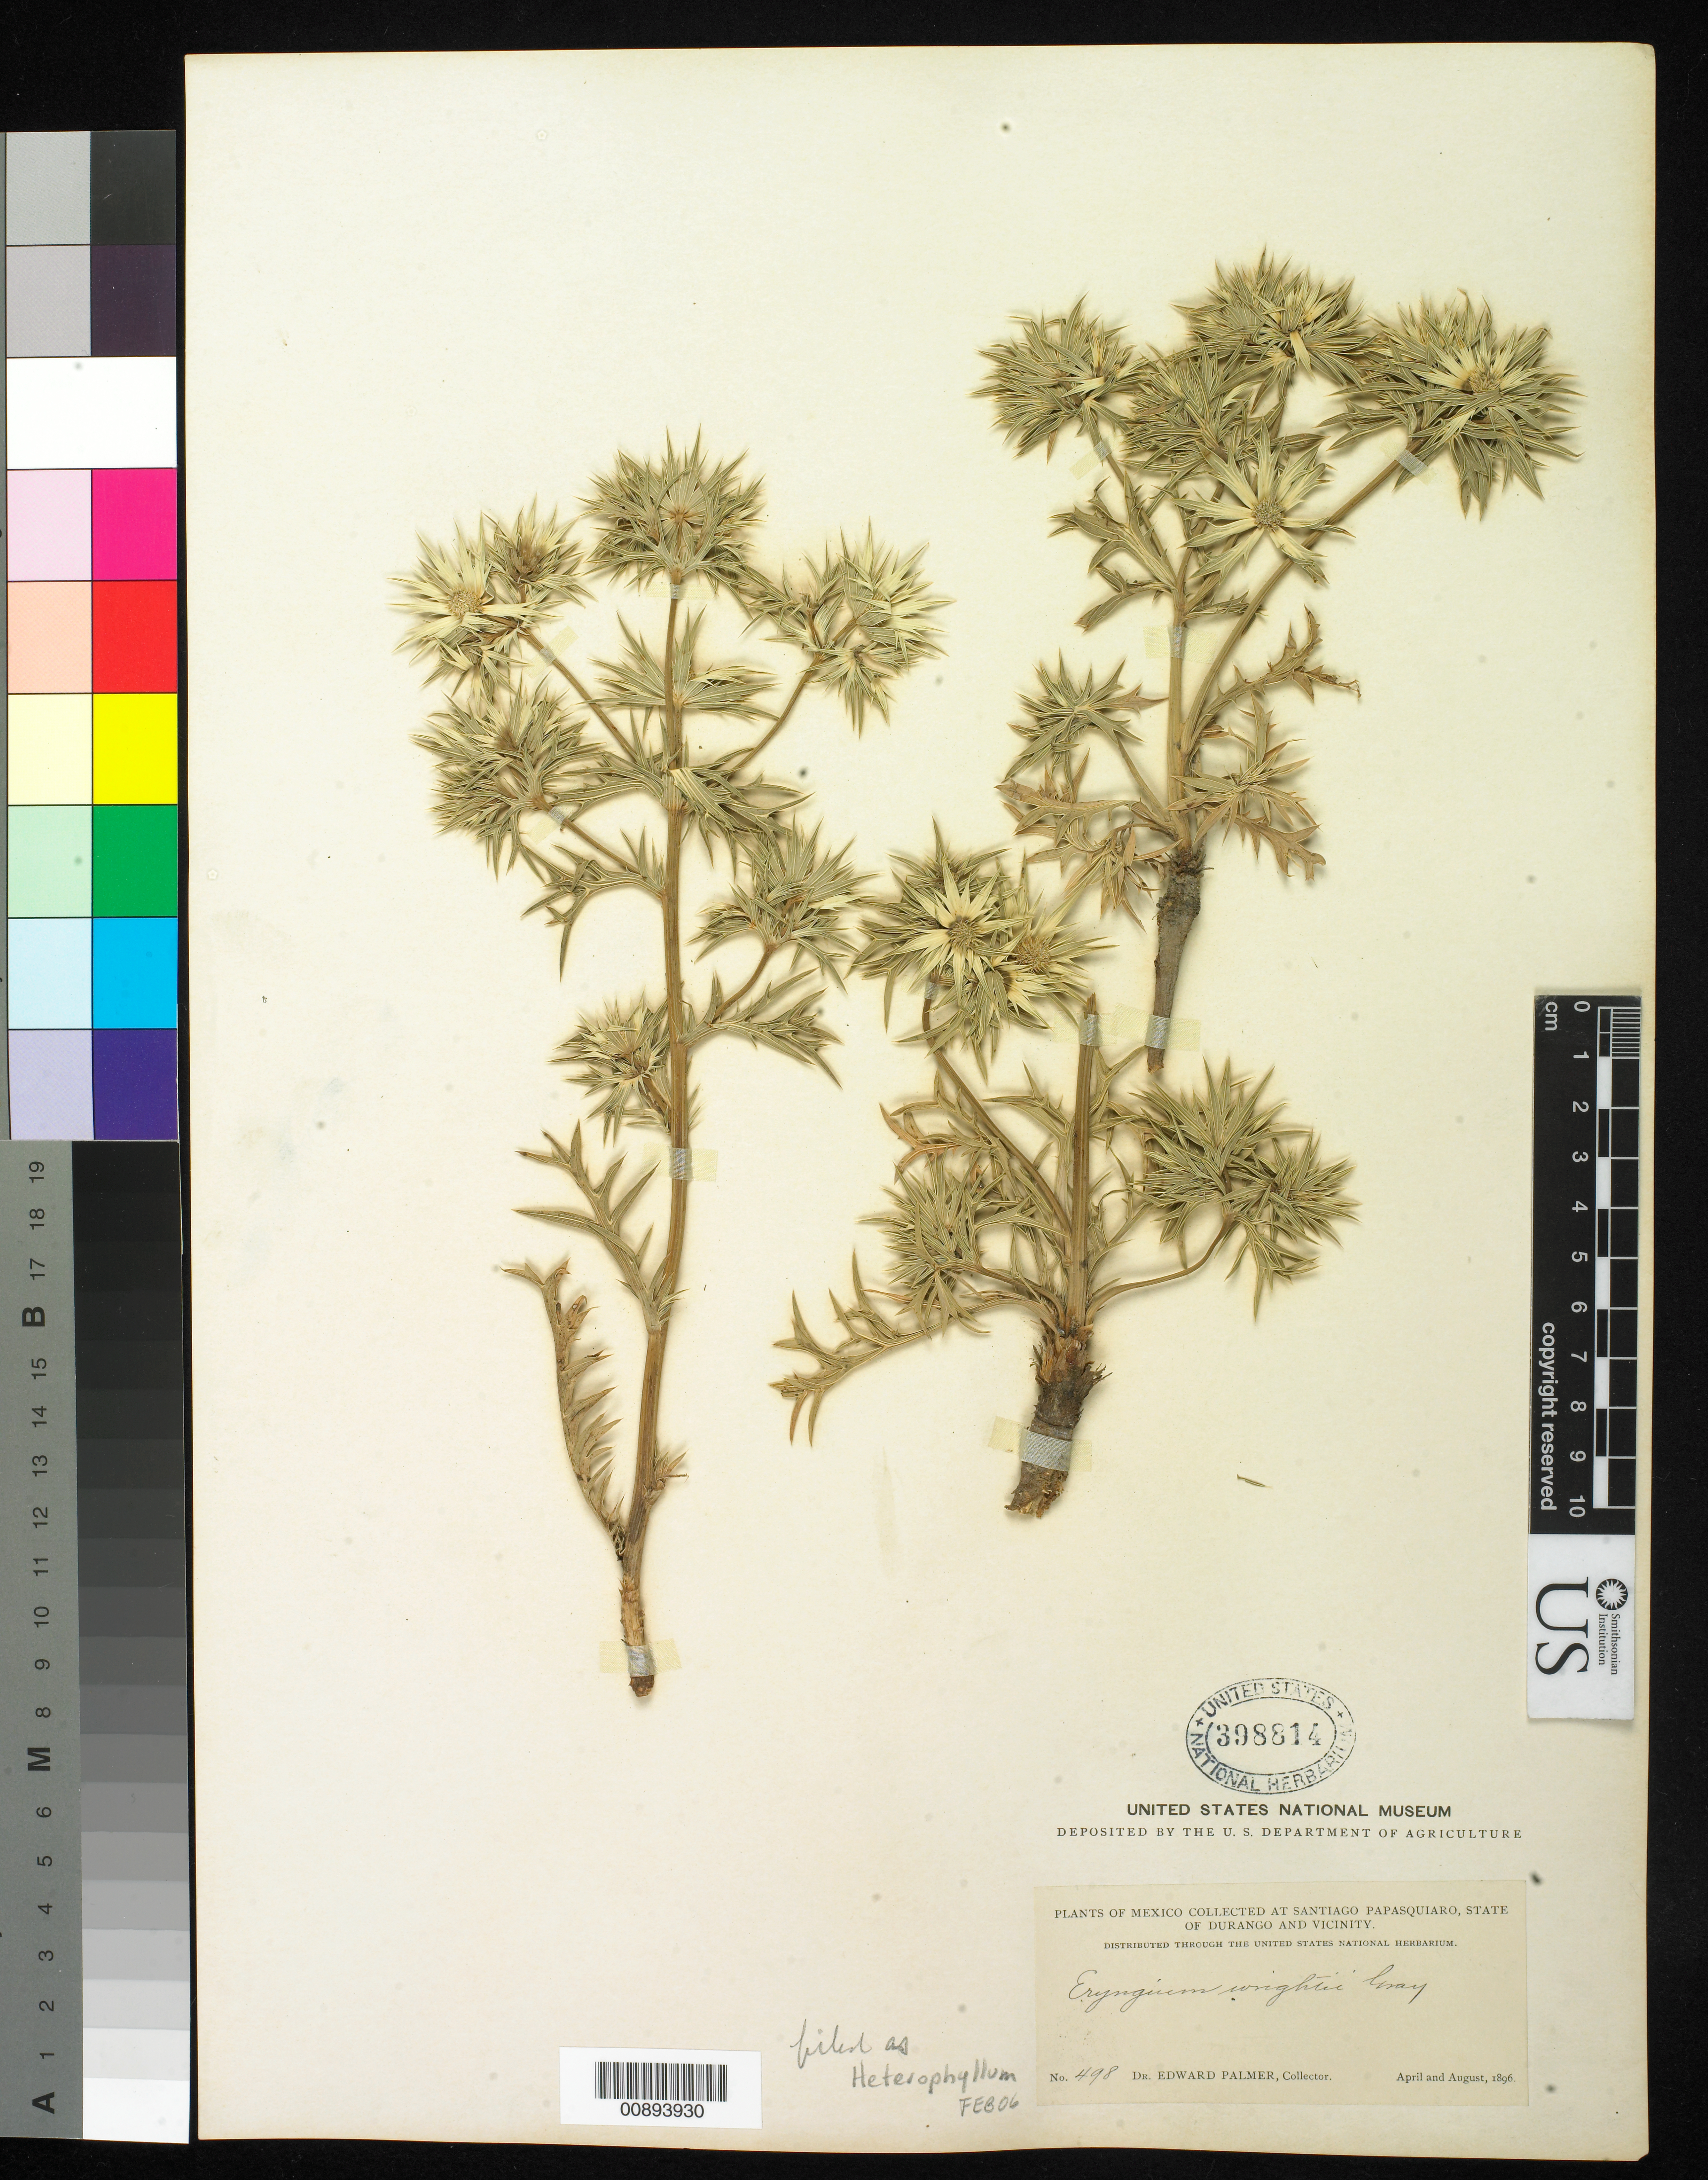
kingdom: Plantae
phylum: Tracheophyta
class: Magnoliopsida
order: Apiales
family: Apiaceae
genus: Eryngium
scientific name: Eryngium heterophyllum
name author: Engelm.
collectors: E. Palmer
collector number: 498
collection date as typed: Apr 1896 to -- Aug 1896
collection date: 1896-04/1896-08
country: Mexico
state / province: Durango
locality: Santiago de Papasquiaro, Durango and vicinity.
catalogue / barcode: US 398814